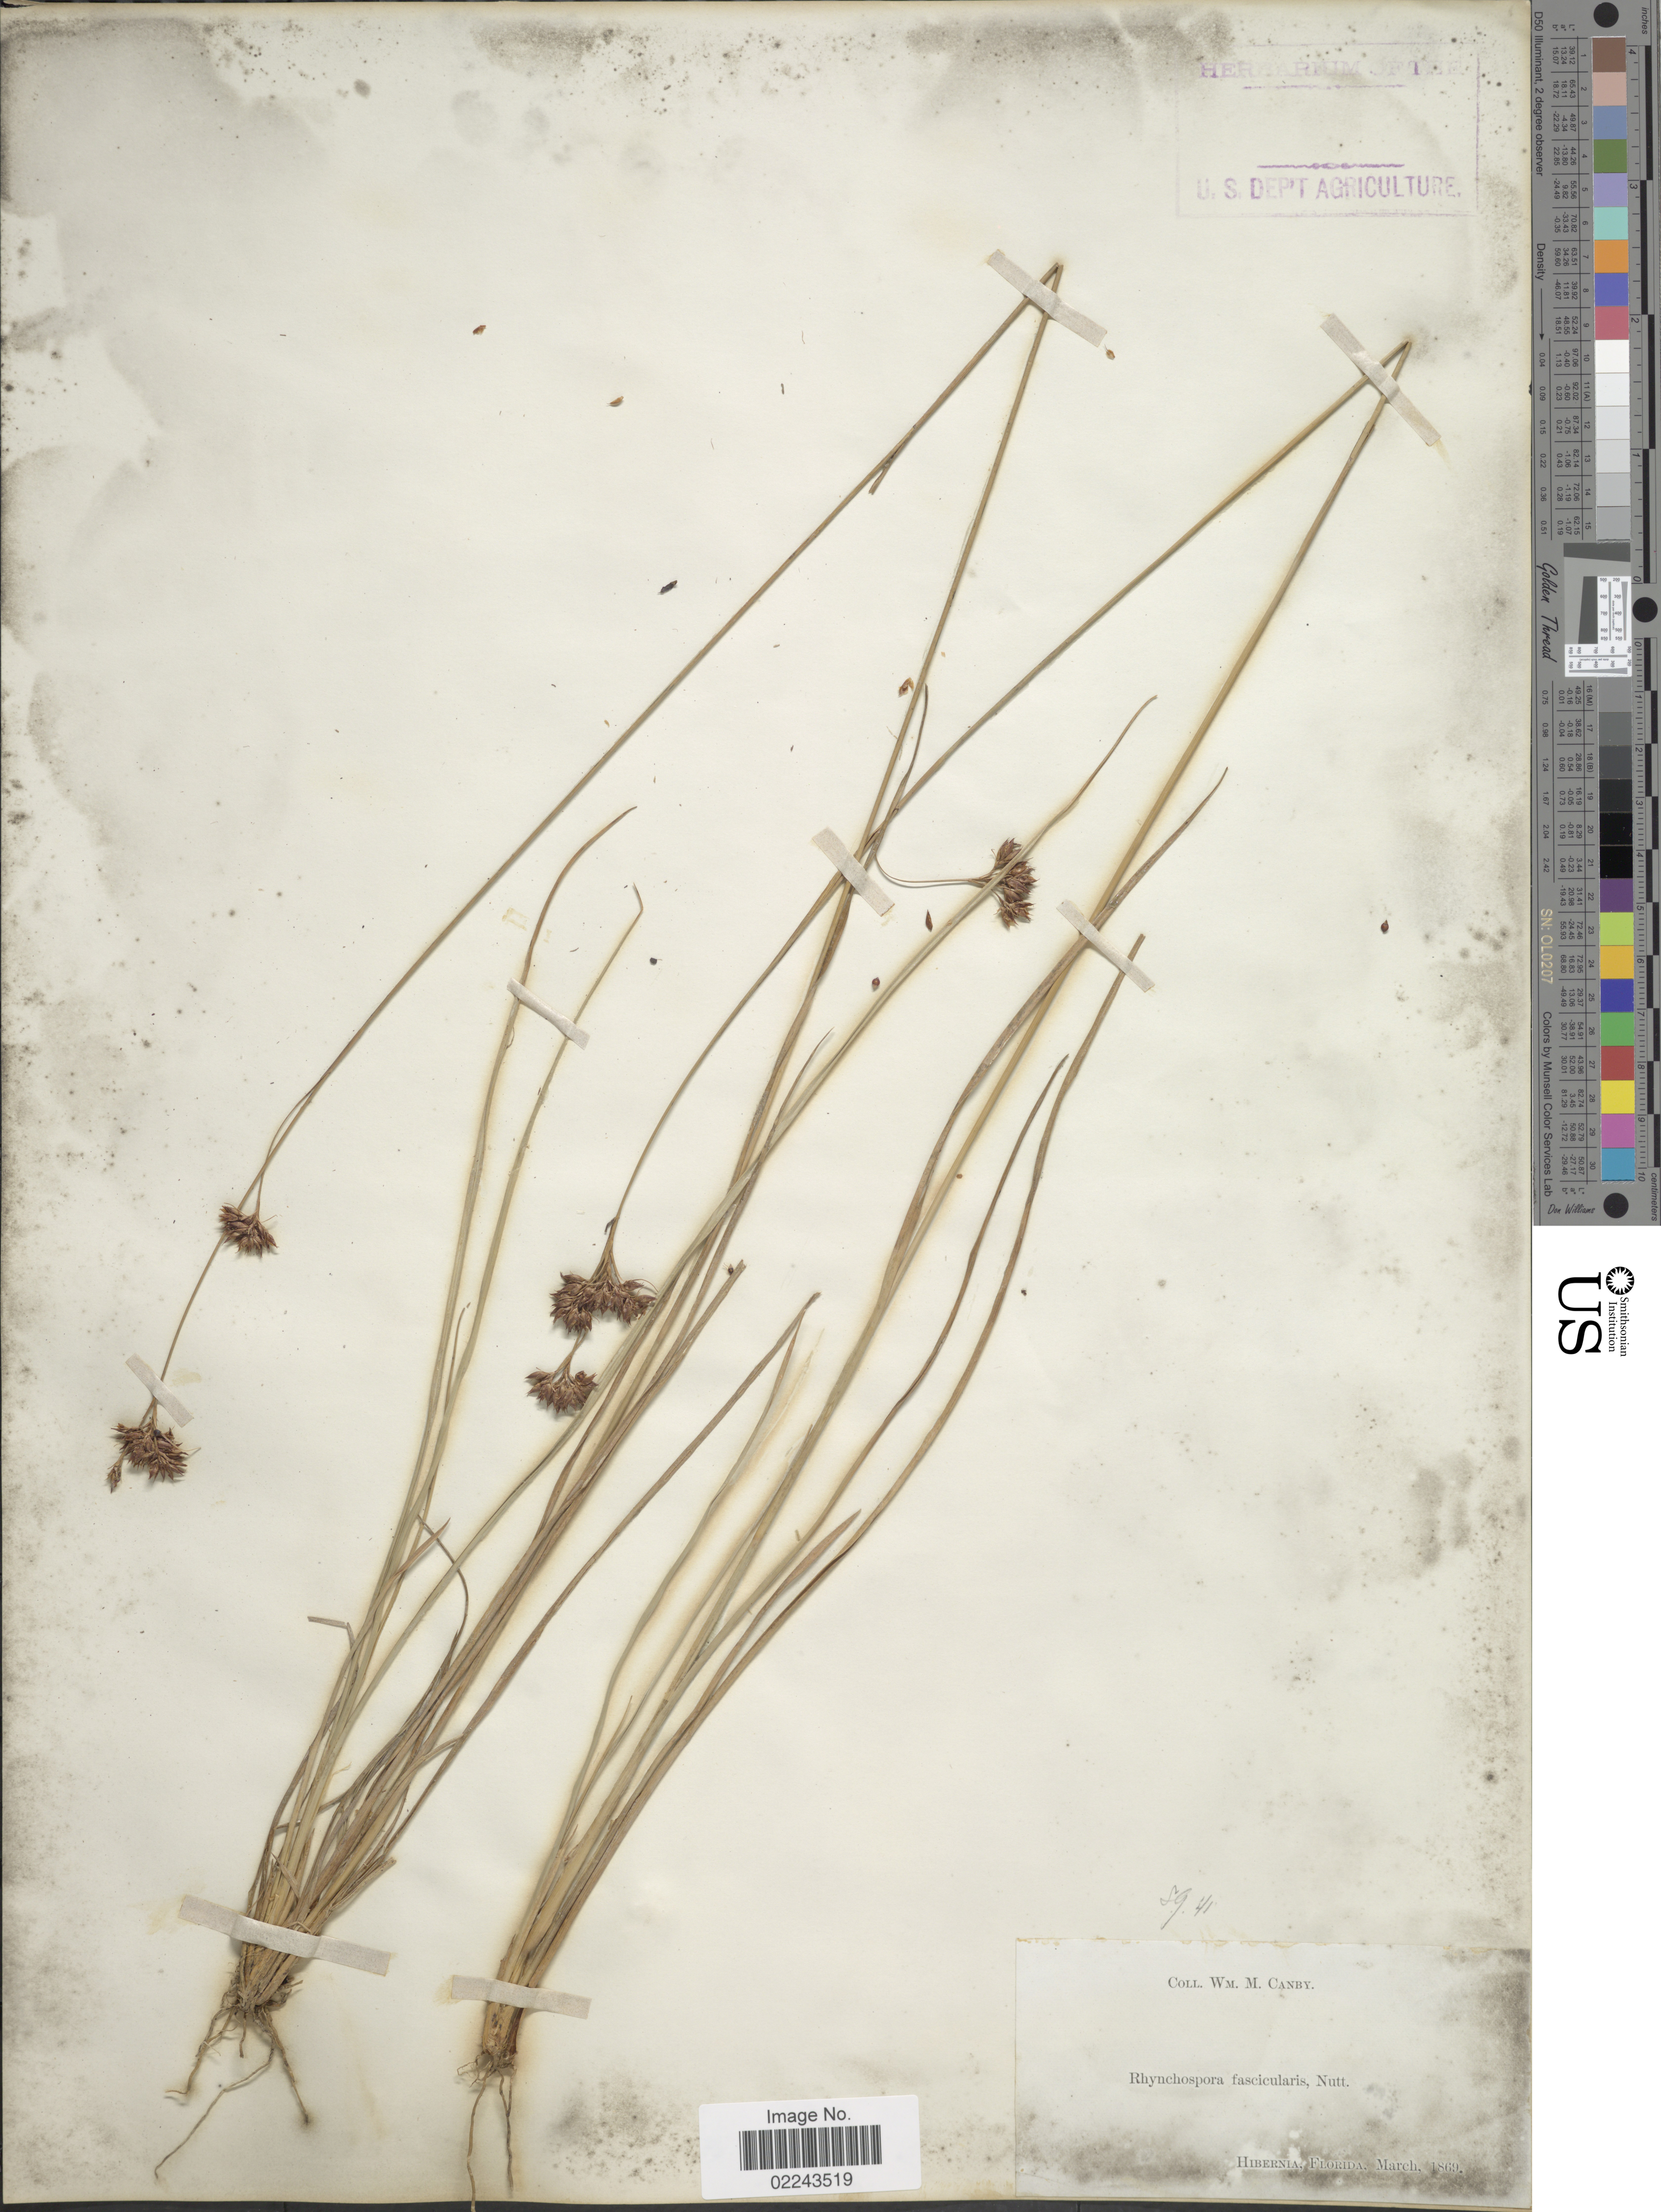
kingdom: Plantae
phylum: Tracheophyta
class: Liliopsida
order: Poales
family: Cyperaceae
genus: Rhynchospora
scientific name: Rhynchospora fascicularis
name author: (Michx.) Vahl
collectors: W. M. Canby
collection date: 1869-03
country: United States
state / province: Florida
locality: Hibernia